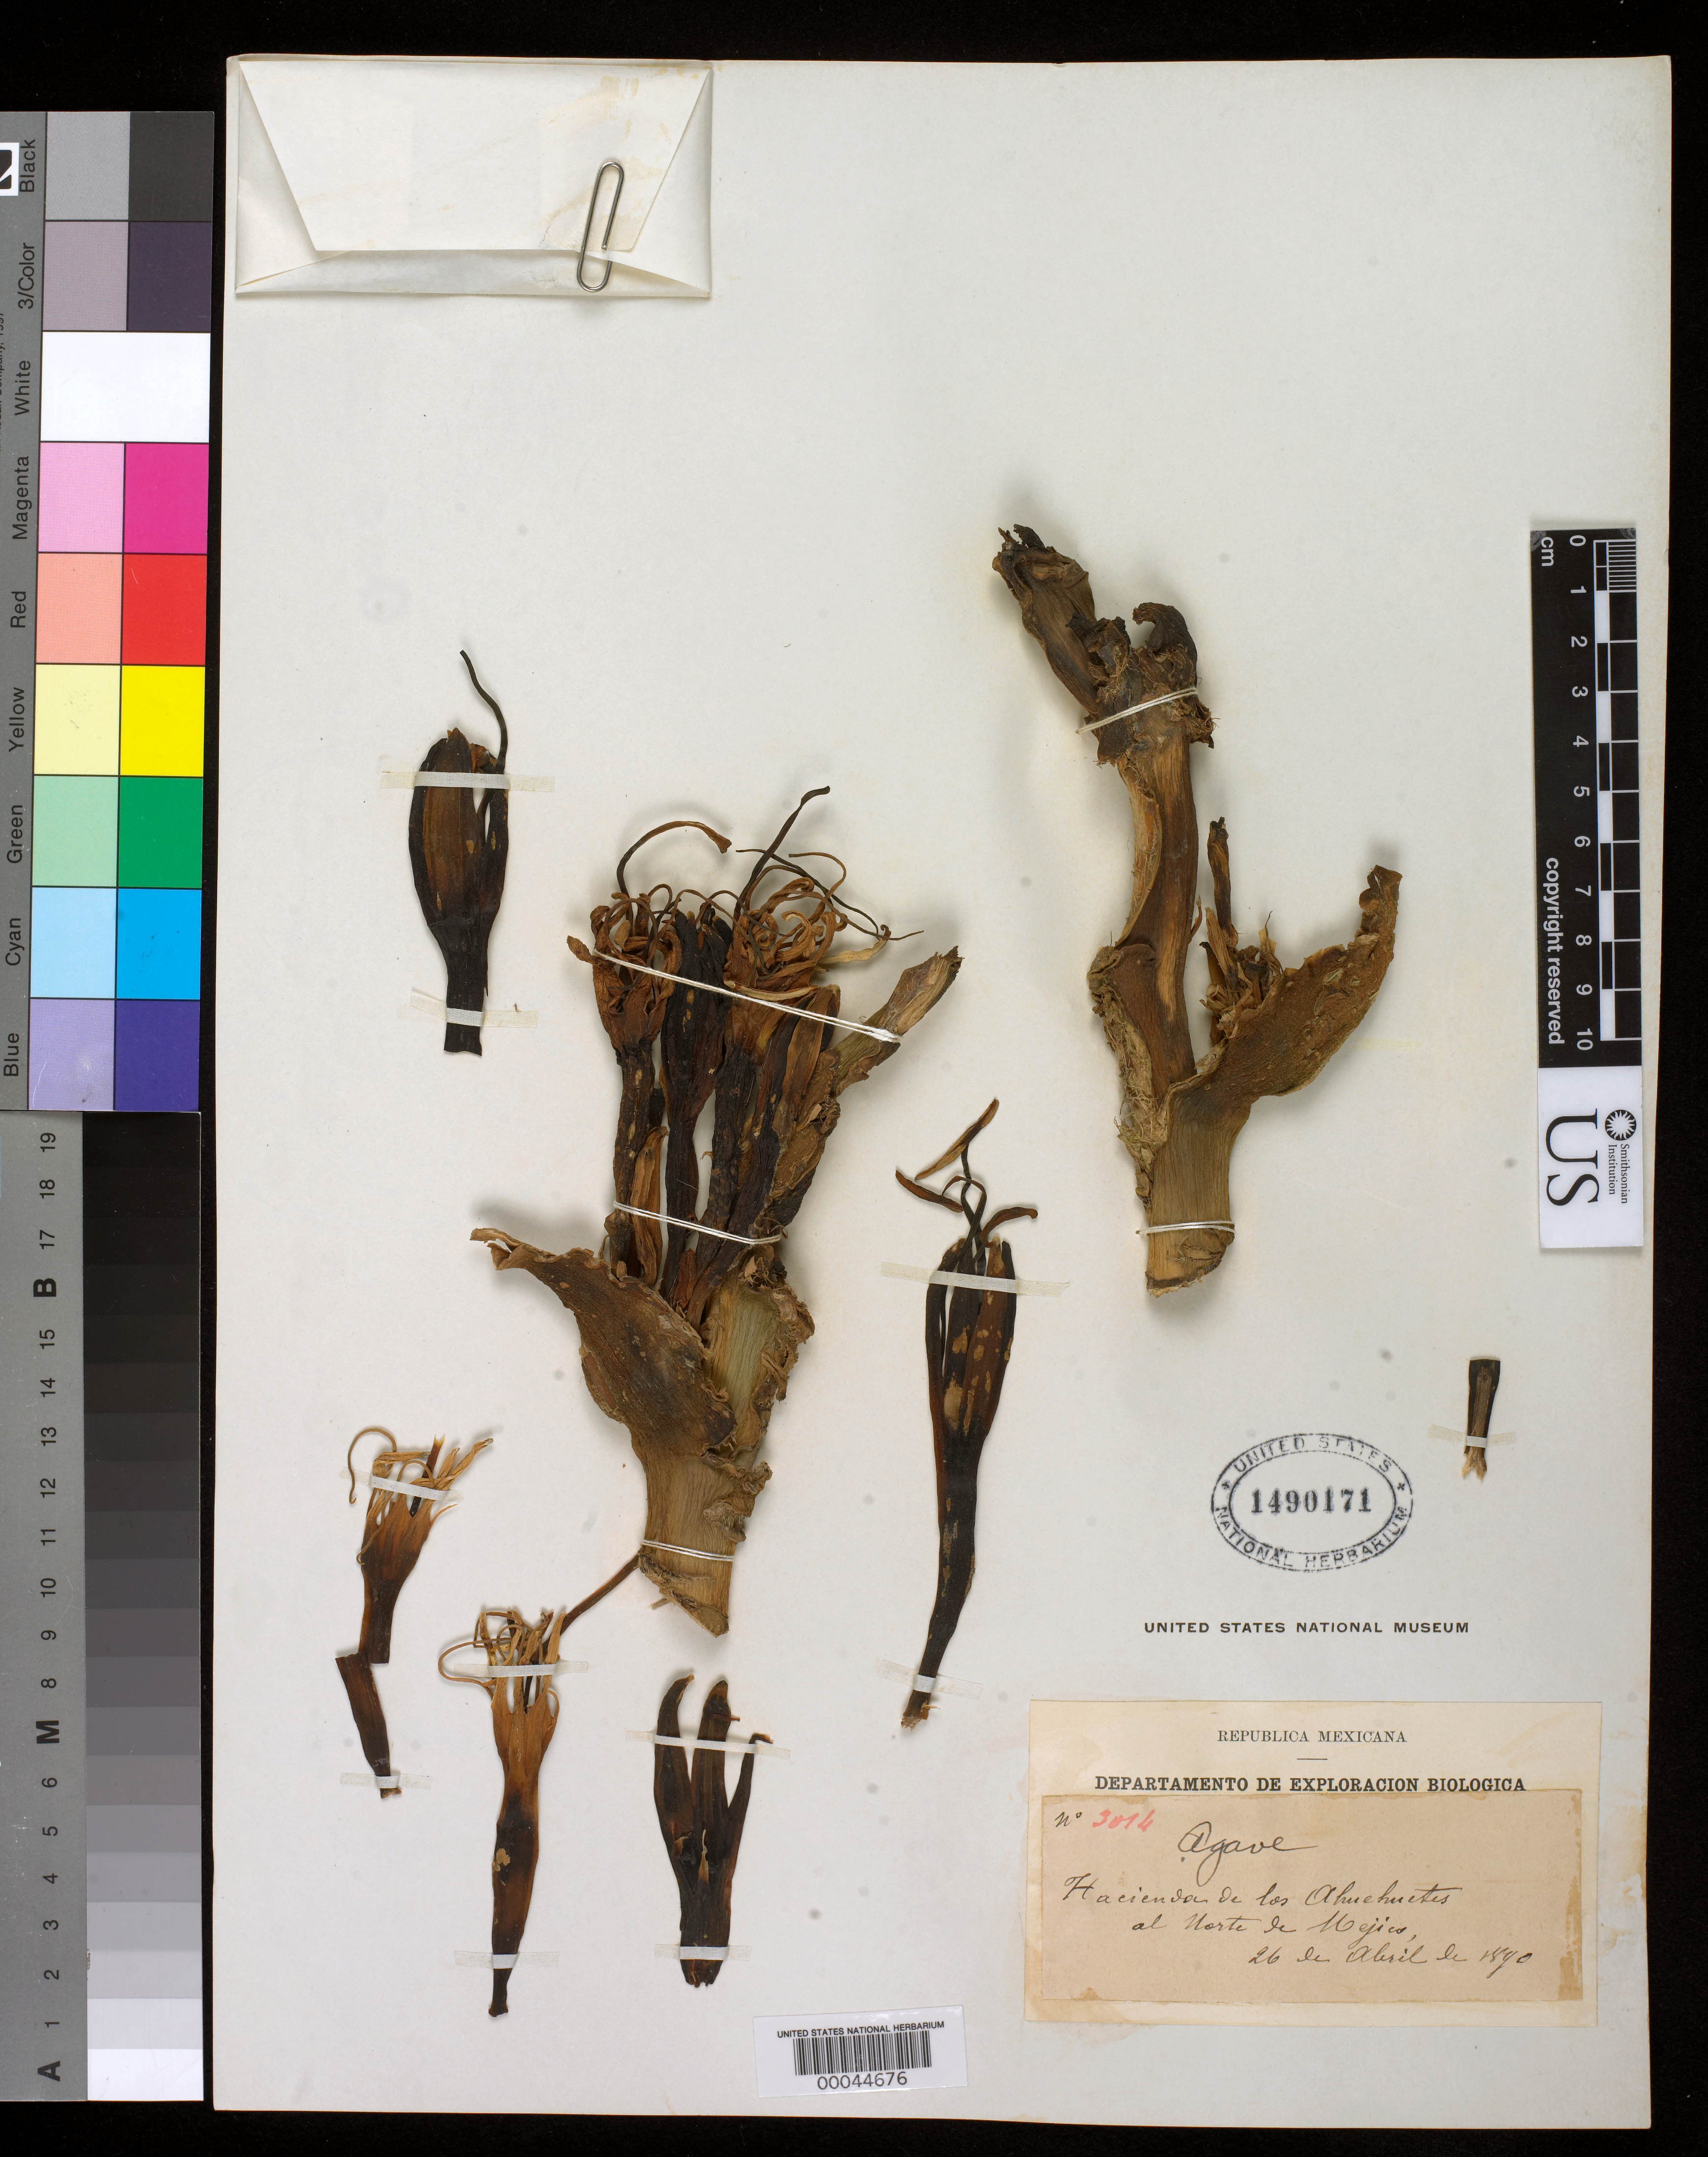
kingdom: Plantae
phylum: Tracheophyta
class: Liliopsida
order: Asparagales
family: Asparagaceae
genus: Agave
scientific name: Agave salmiana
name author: Otto ex Salm-Dyck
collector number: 3014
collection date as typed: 26 Apr 1890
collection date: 1890-04-26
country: Mexico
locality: Hacienda de los Ohuehuetes al Norte de Mejicos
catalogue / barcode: US 1490171